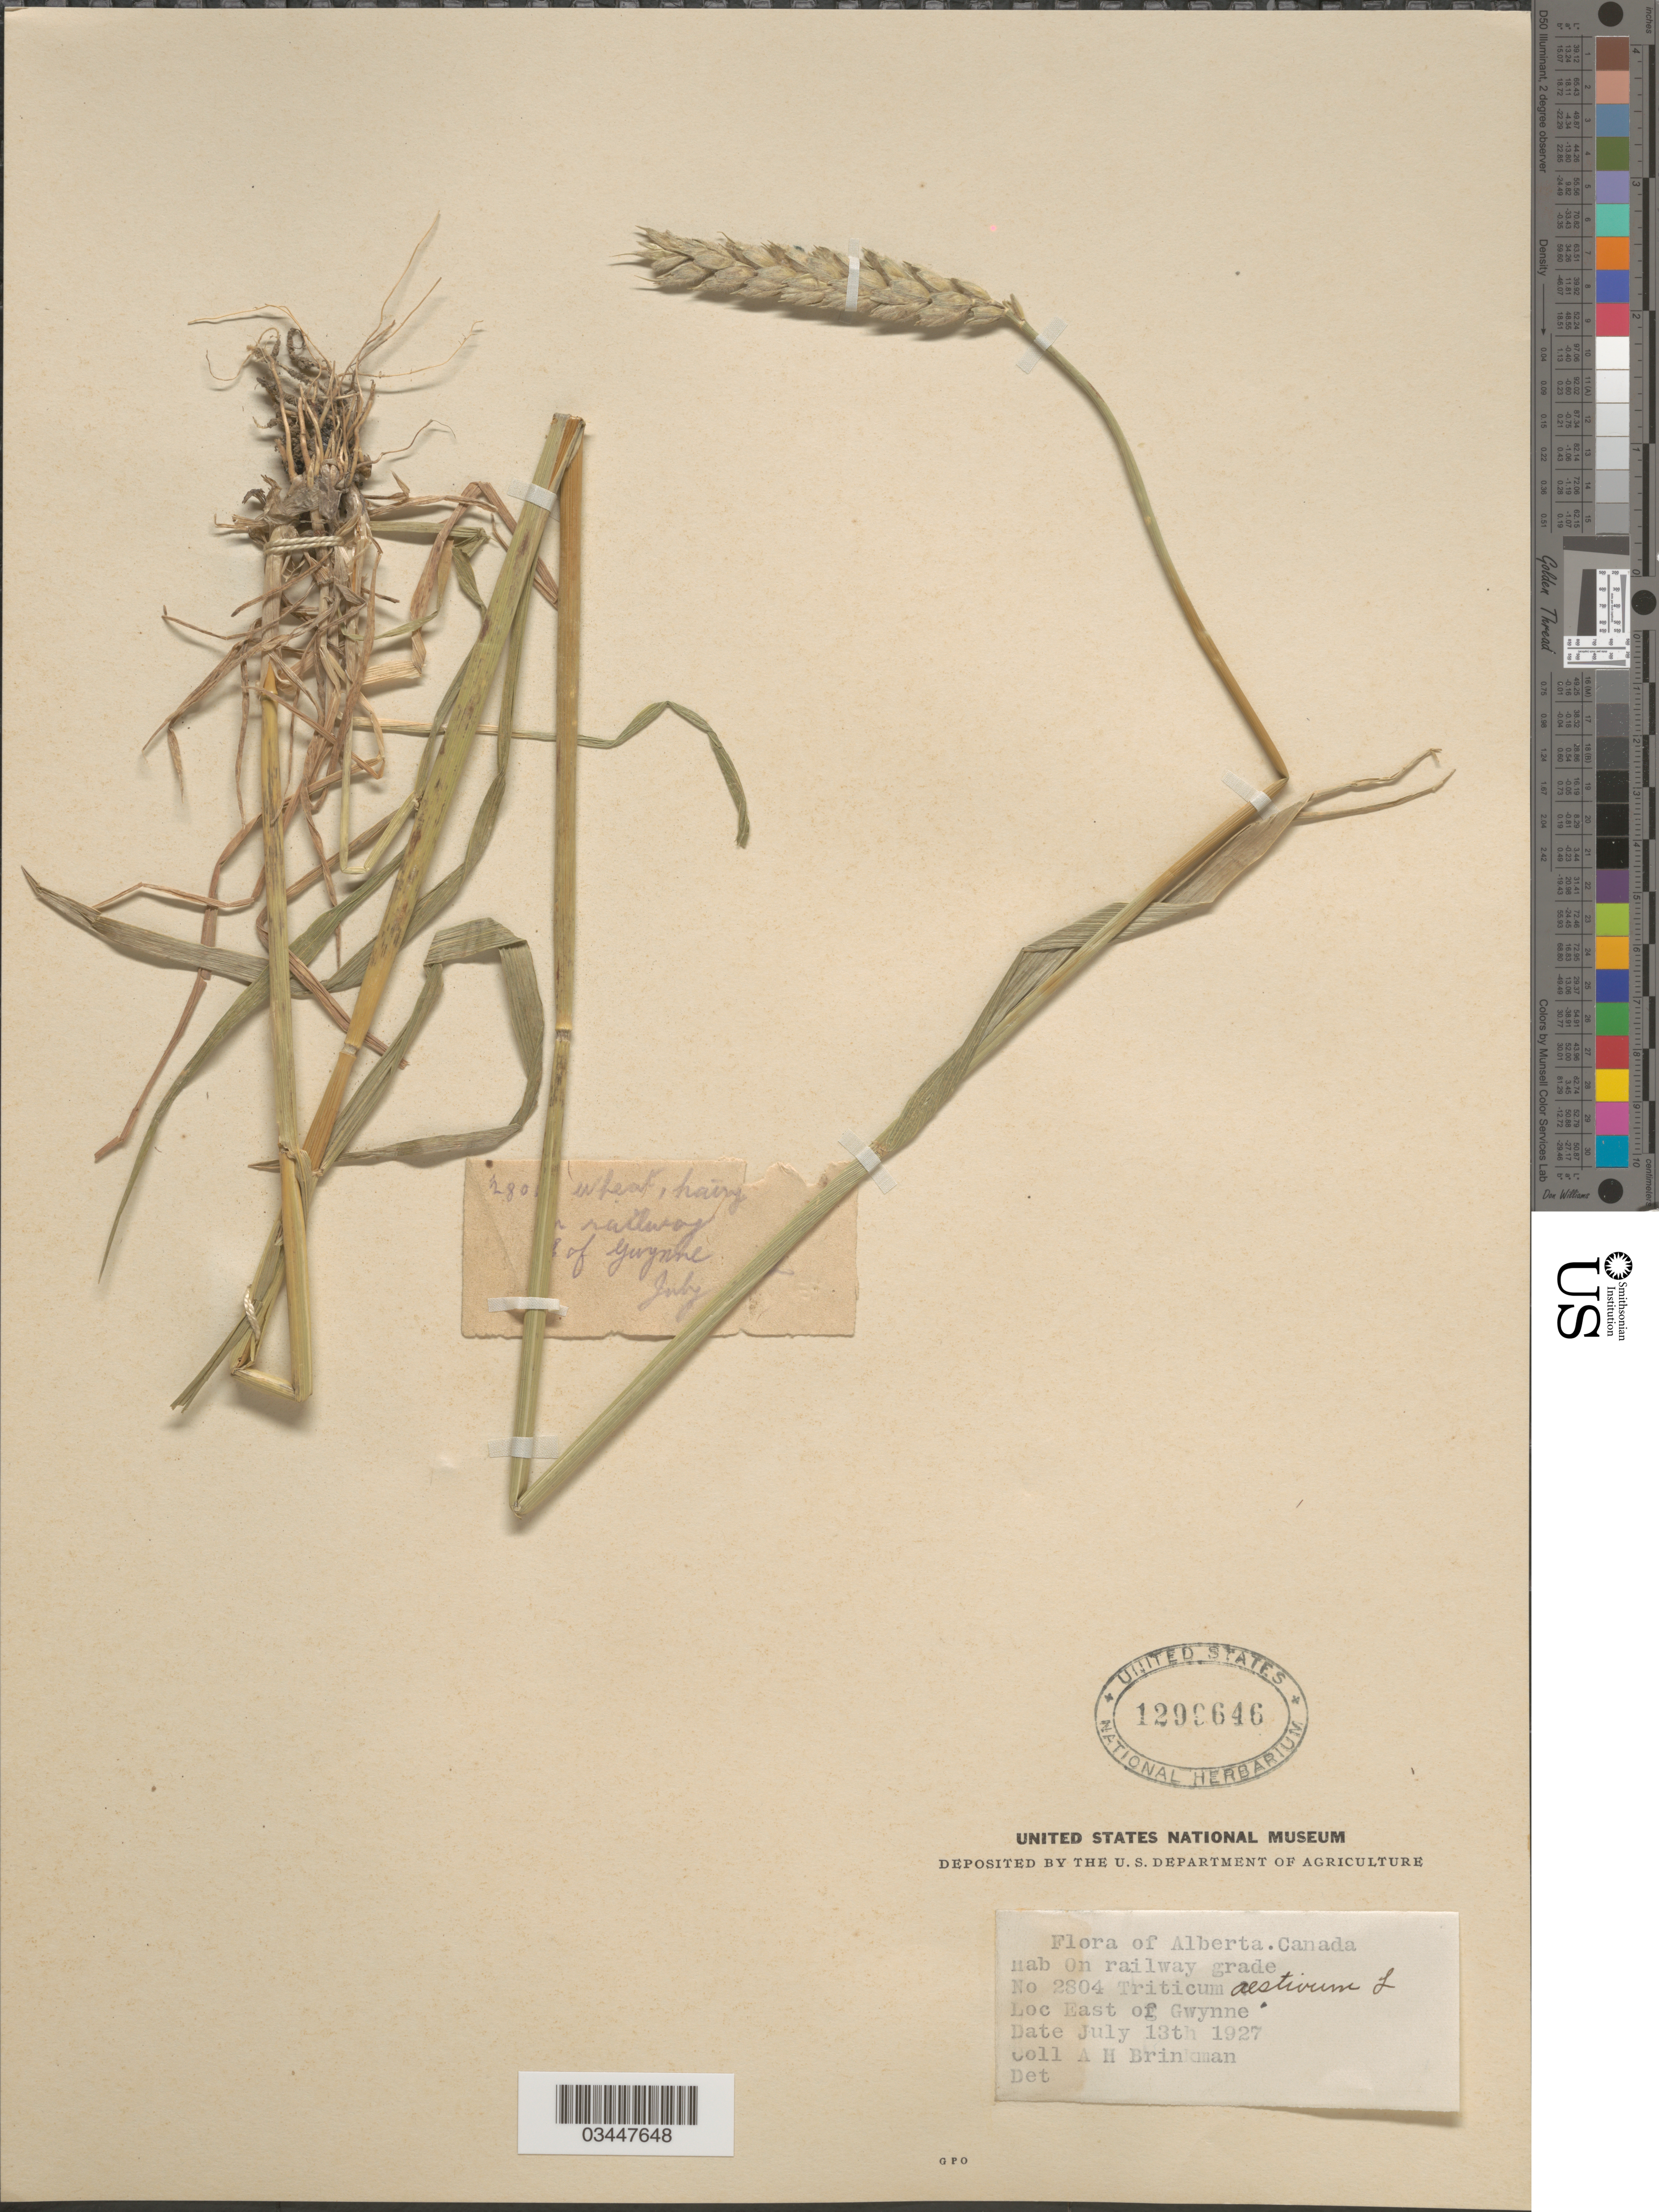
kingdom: Plantae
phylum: Tracheophyta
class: Liliopsida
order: Poales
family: Poaceae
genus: Triticum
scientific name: Triticum aestivum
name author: L.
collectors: A. Brinkman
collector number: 2804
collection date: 1927-07-13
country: Canada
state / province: Alberta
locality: East of Gwynne.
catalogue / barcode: US 1299646